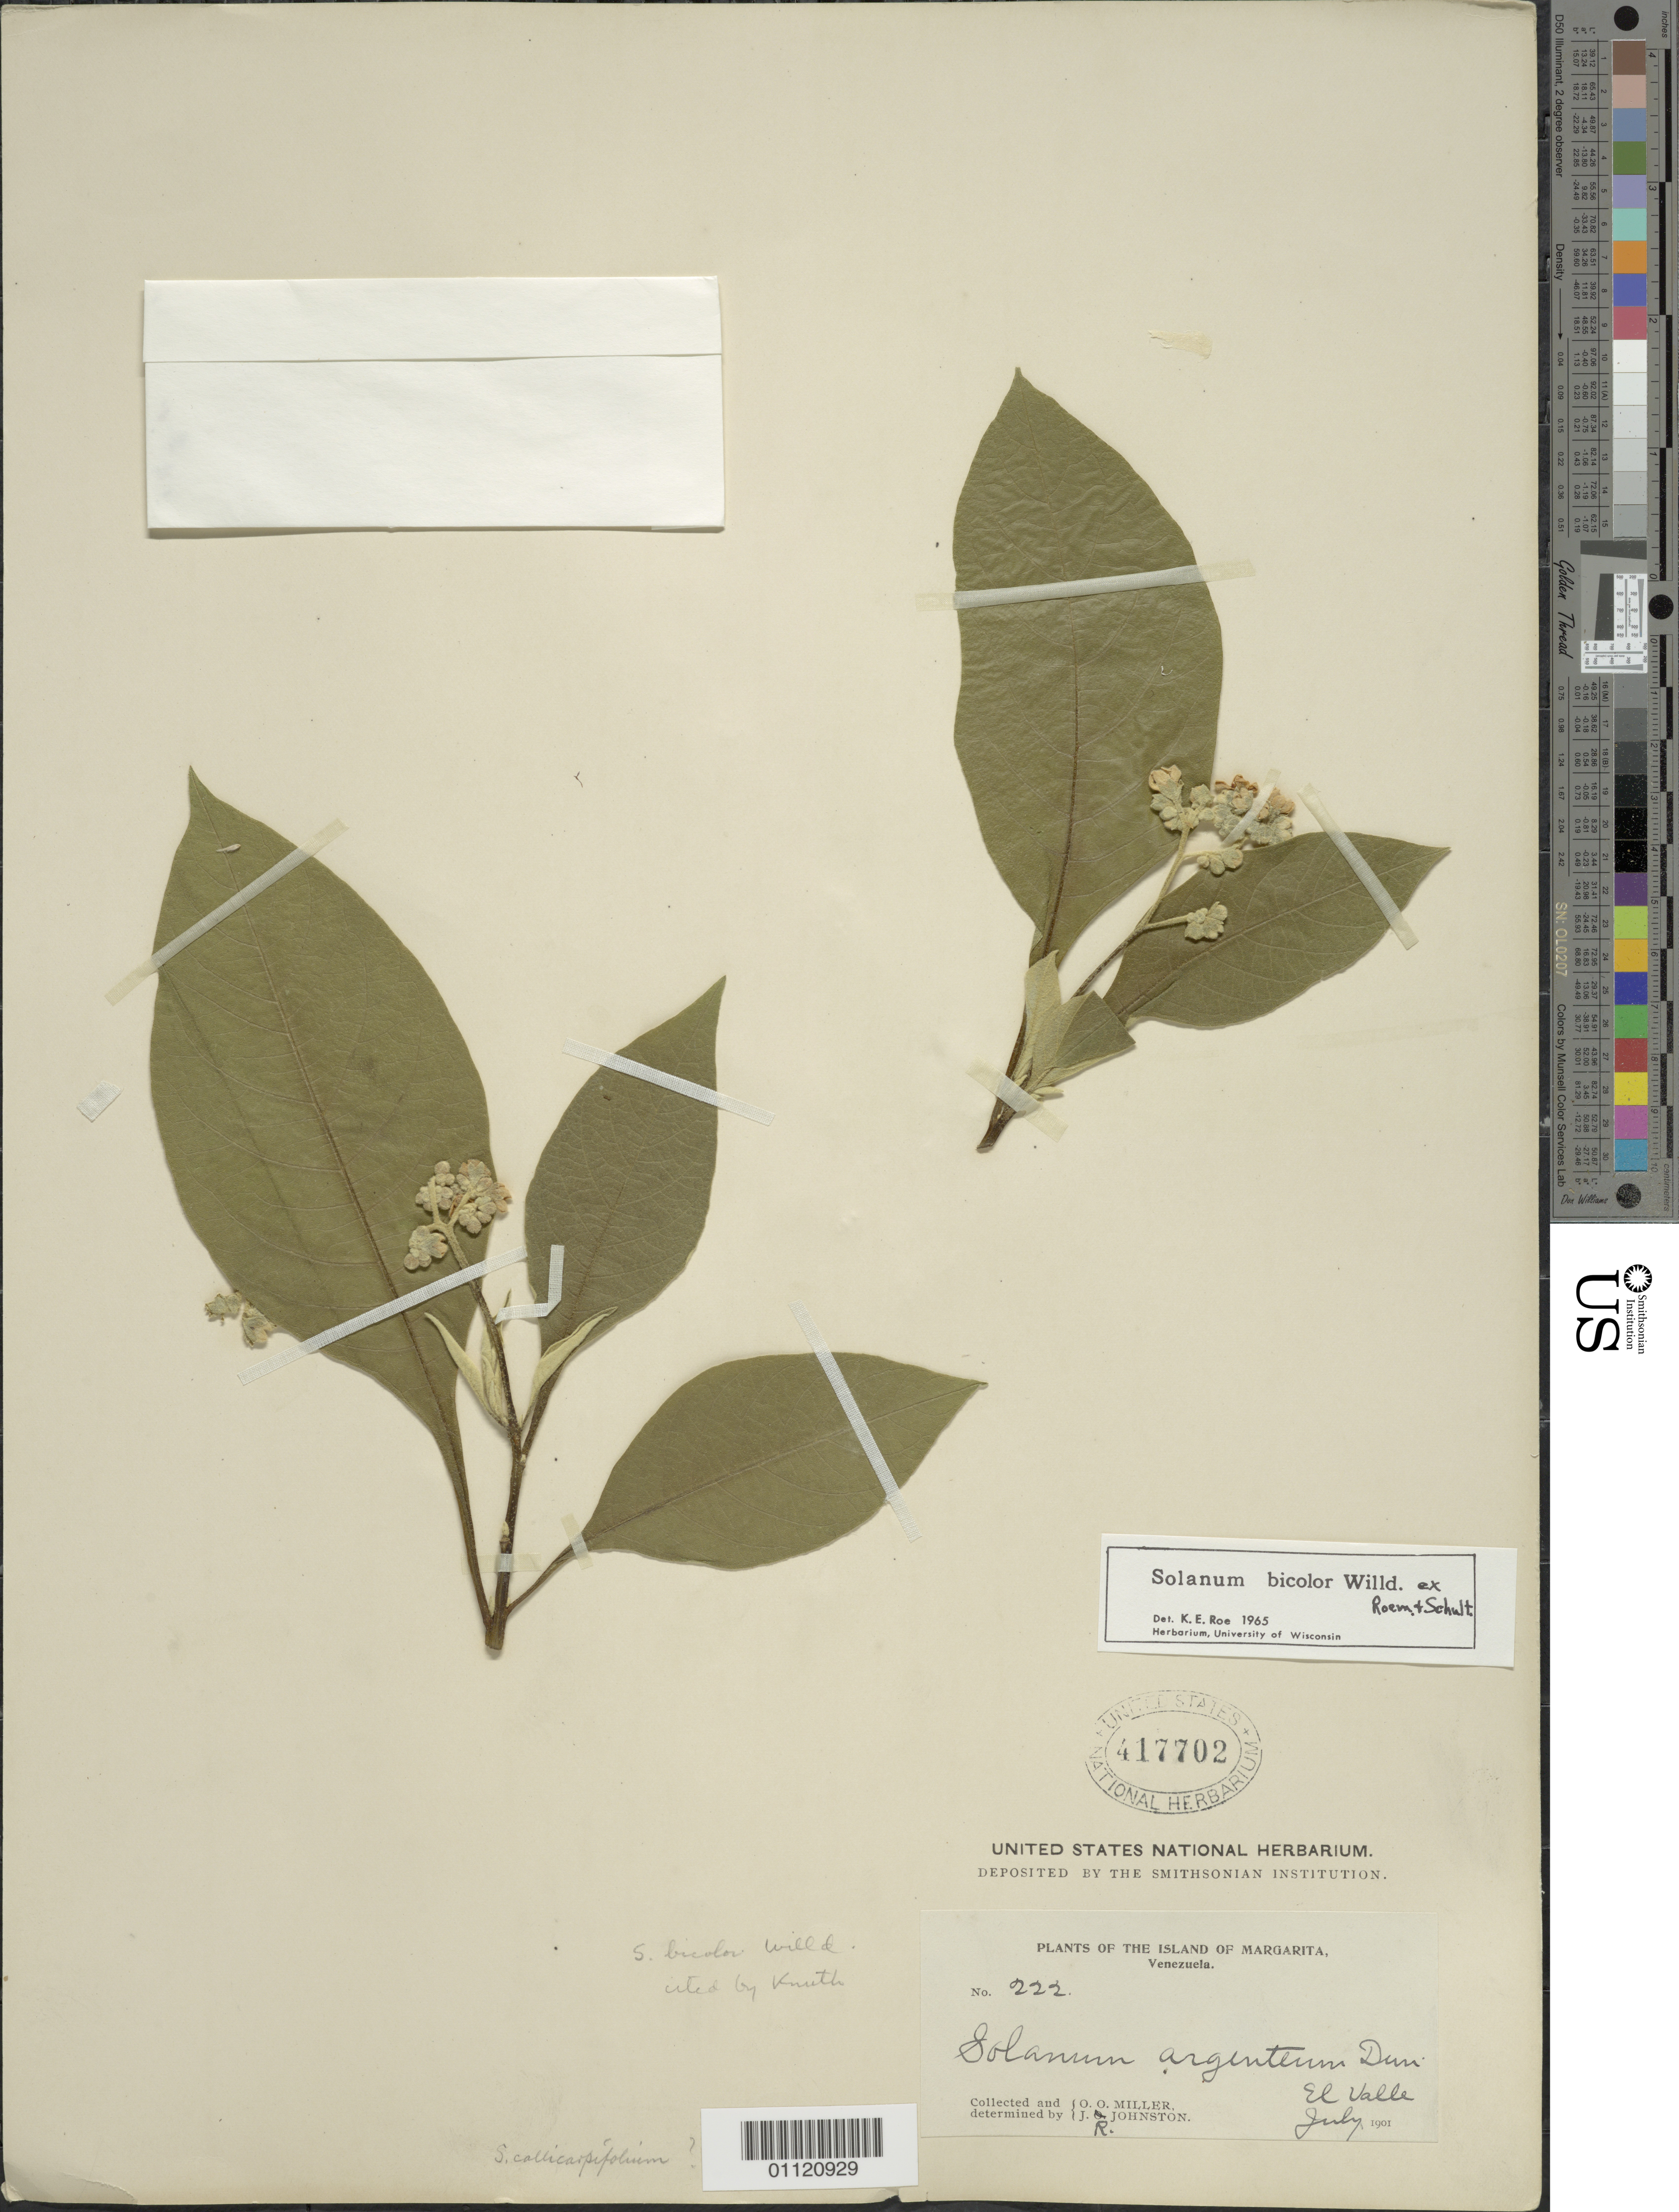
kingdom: Plantae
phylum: Tracheophyta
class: Magnoliopsida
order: Solanales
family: Solanaceae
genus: Solanum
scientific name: Solanum bicolor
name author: Willd. ex Roem. & Schult.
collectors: O. O. Miller & J. Johnston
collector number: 222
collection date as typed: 01 Jul 1901 to 31 Jul 1901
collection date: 1901-07-01/1901-07-31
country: Venezuela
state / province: Nueva Esparta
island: Margarita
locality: El Valle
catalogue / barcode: US 417702